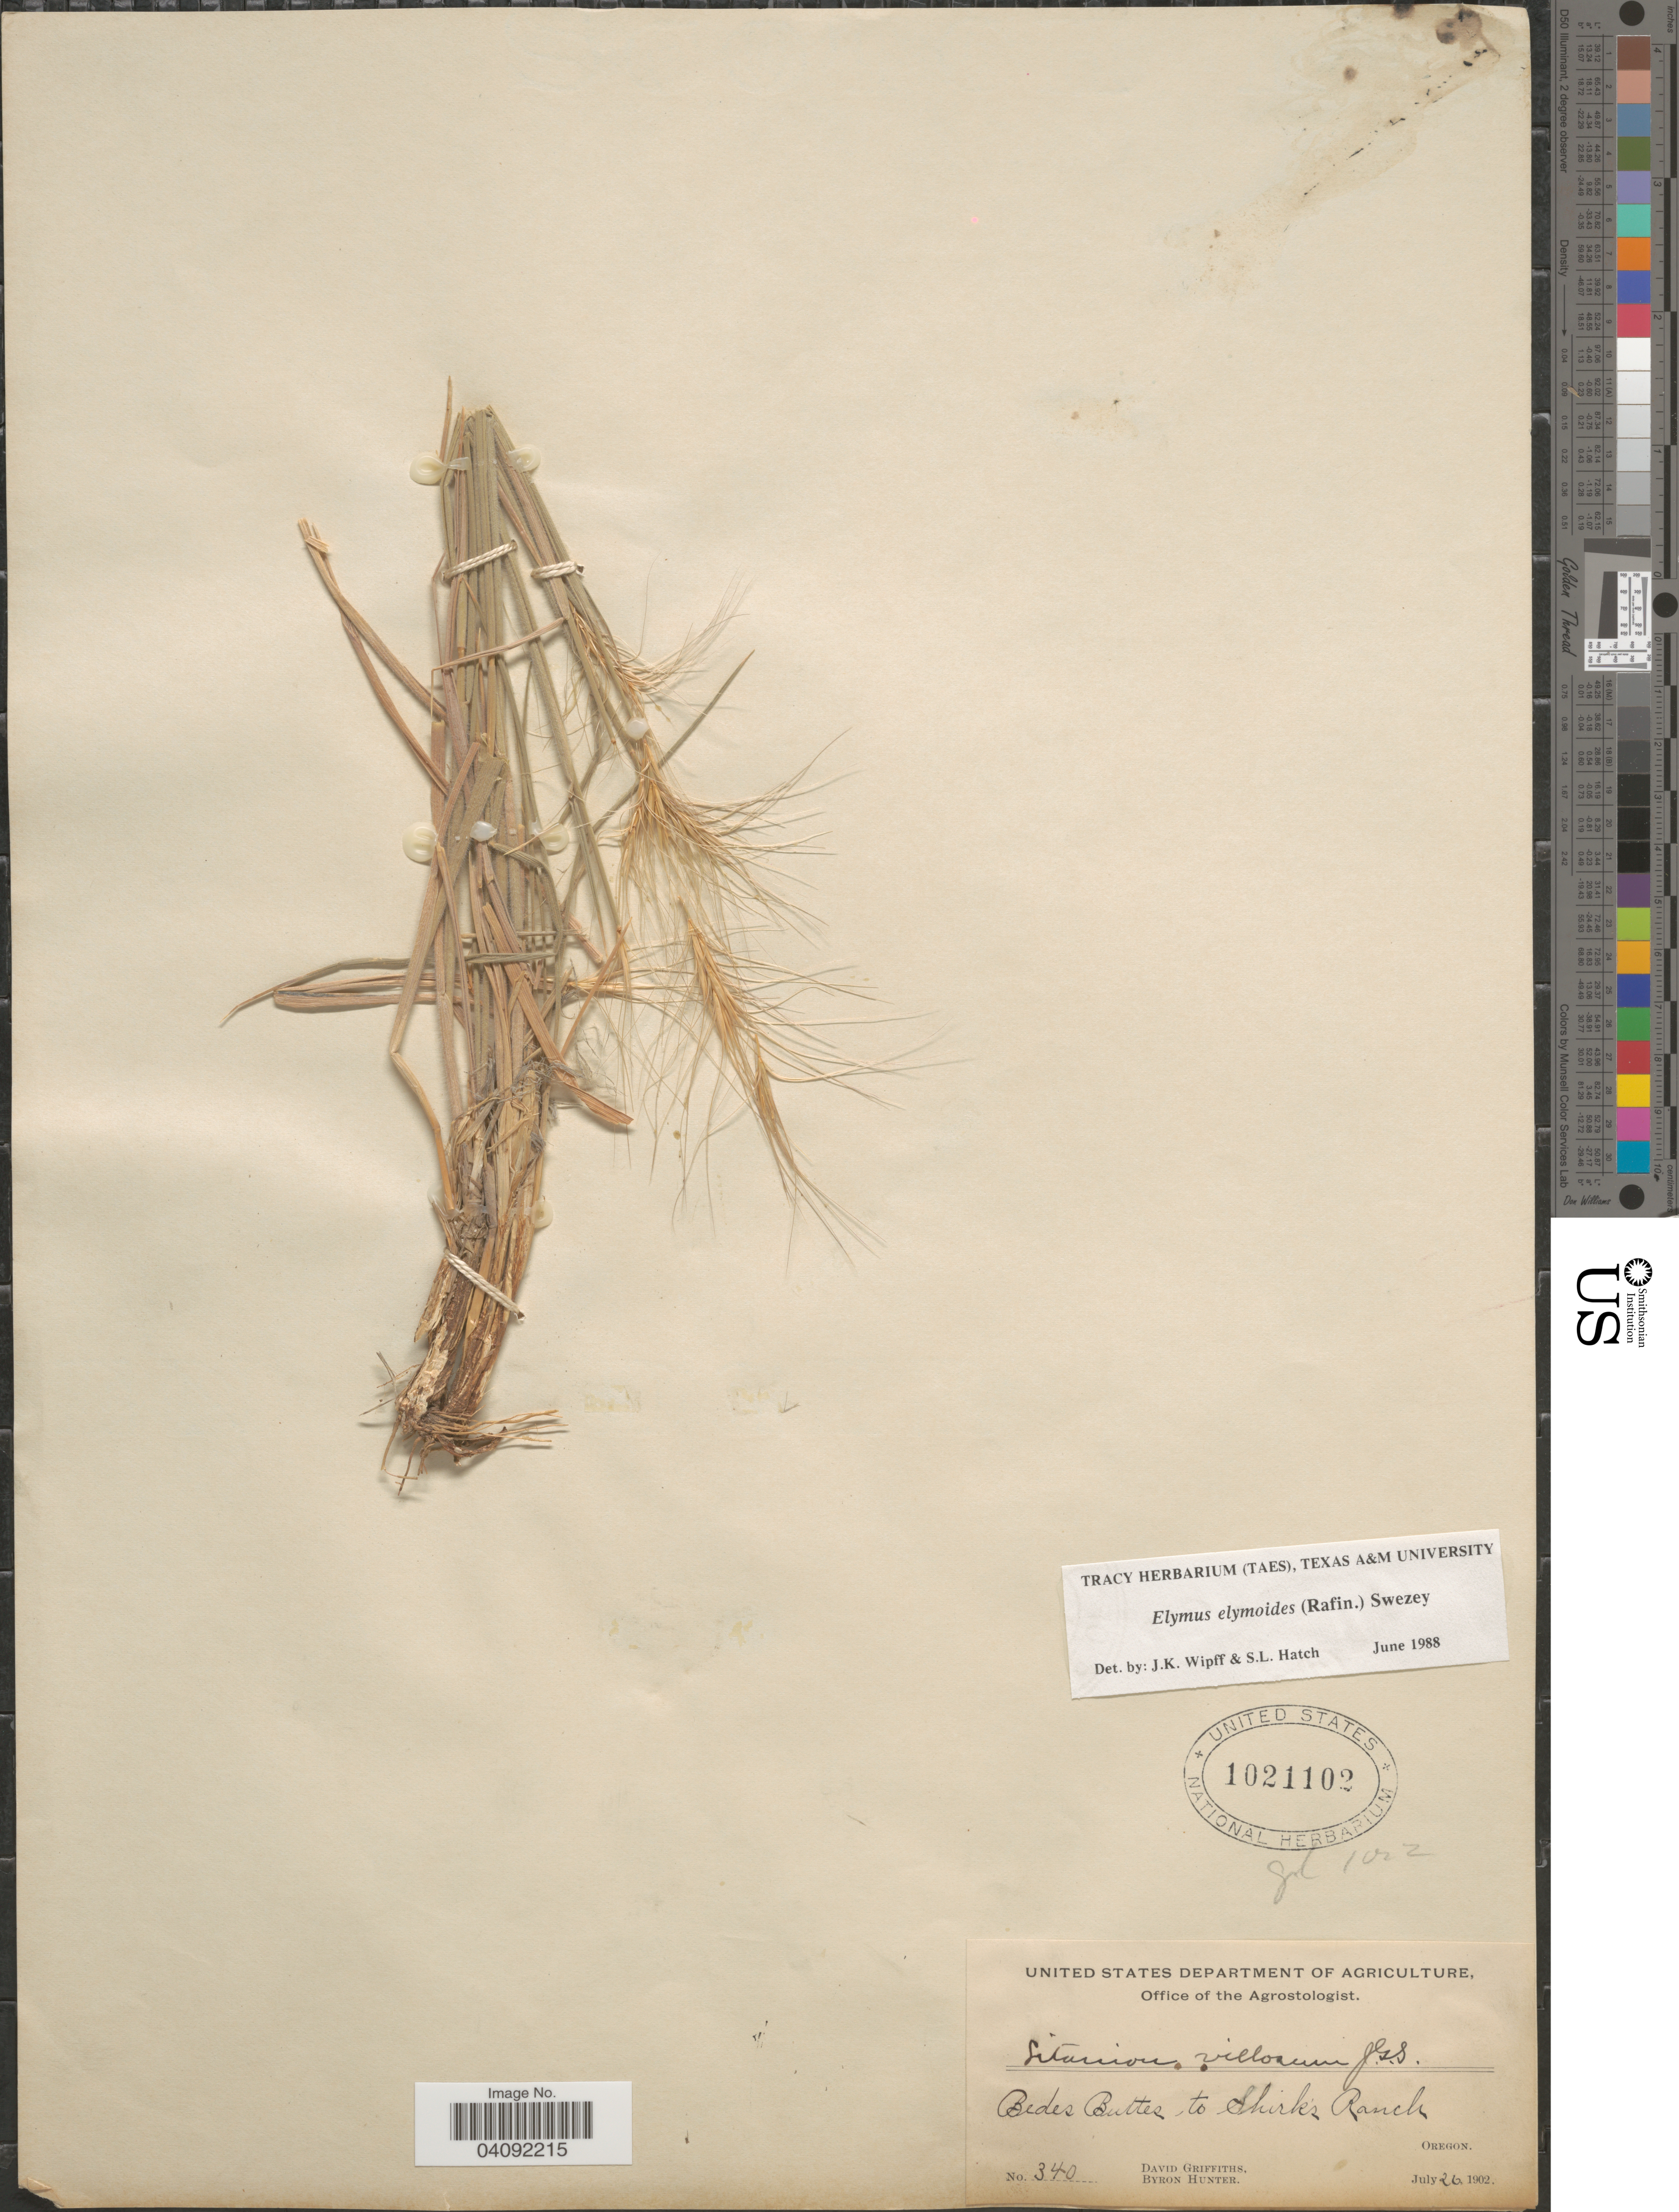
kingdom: Plantae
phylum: Tracheophyta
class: Liliopsida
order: Poales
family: Poaceae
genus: Elymus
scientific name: Elymus elymoides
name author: (Raf.) Swezey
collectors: D. Griffiths & B. Hunter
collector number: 340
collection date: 1902-07-26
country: United States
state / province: Oregon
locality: Bedes Buttes to Shirk's Ranch.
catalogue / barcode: US 1021102